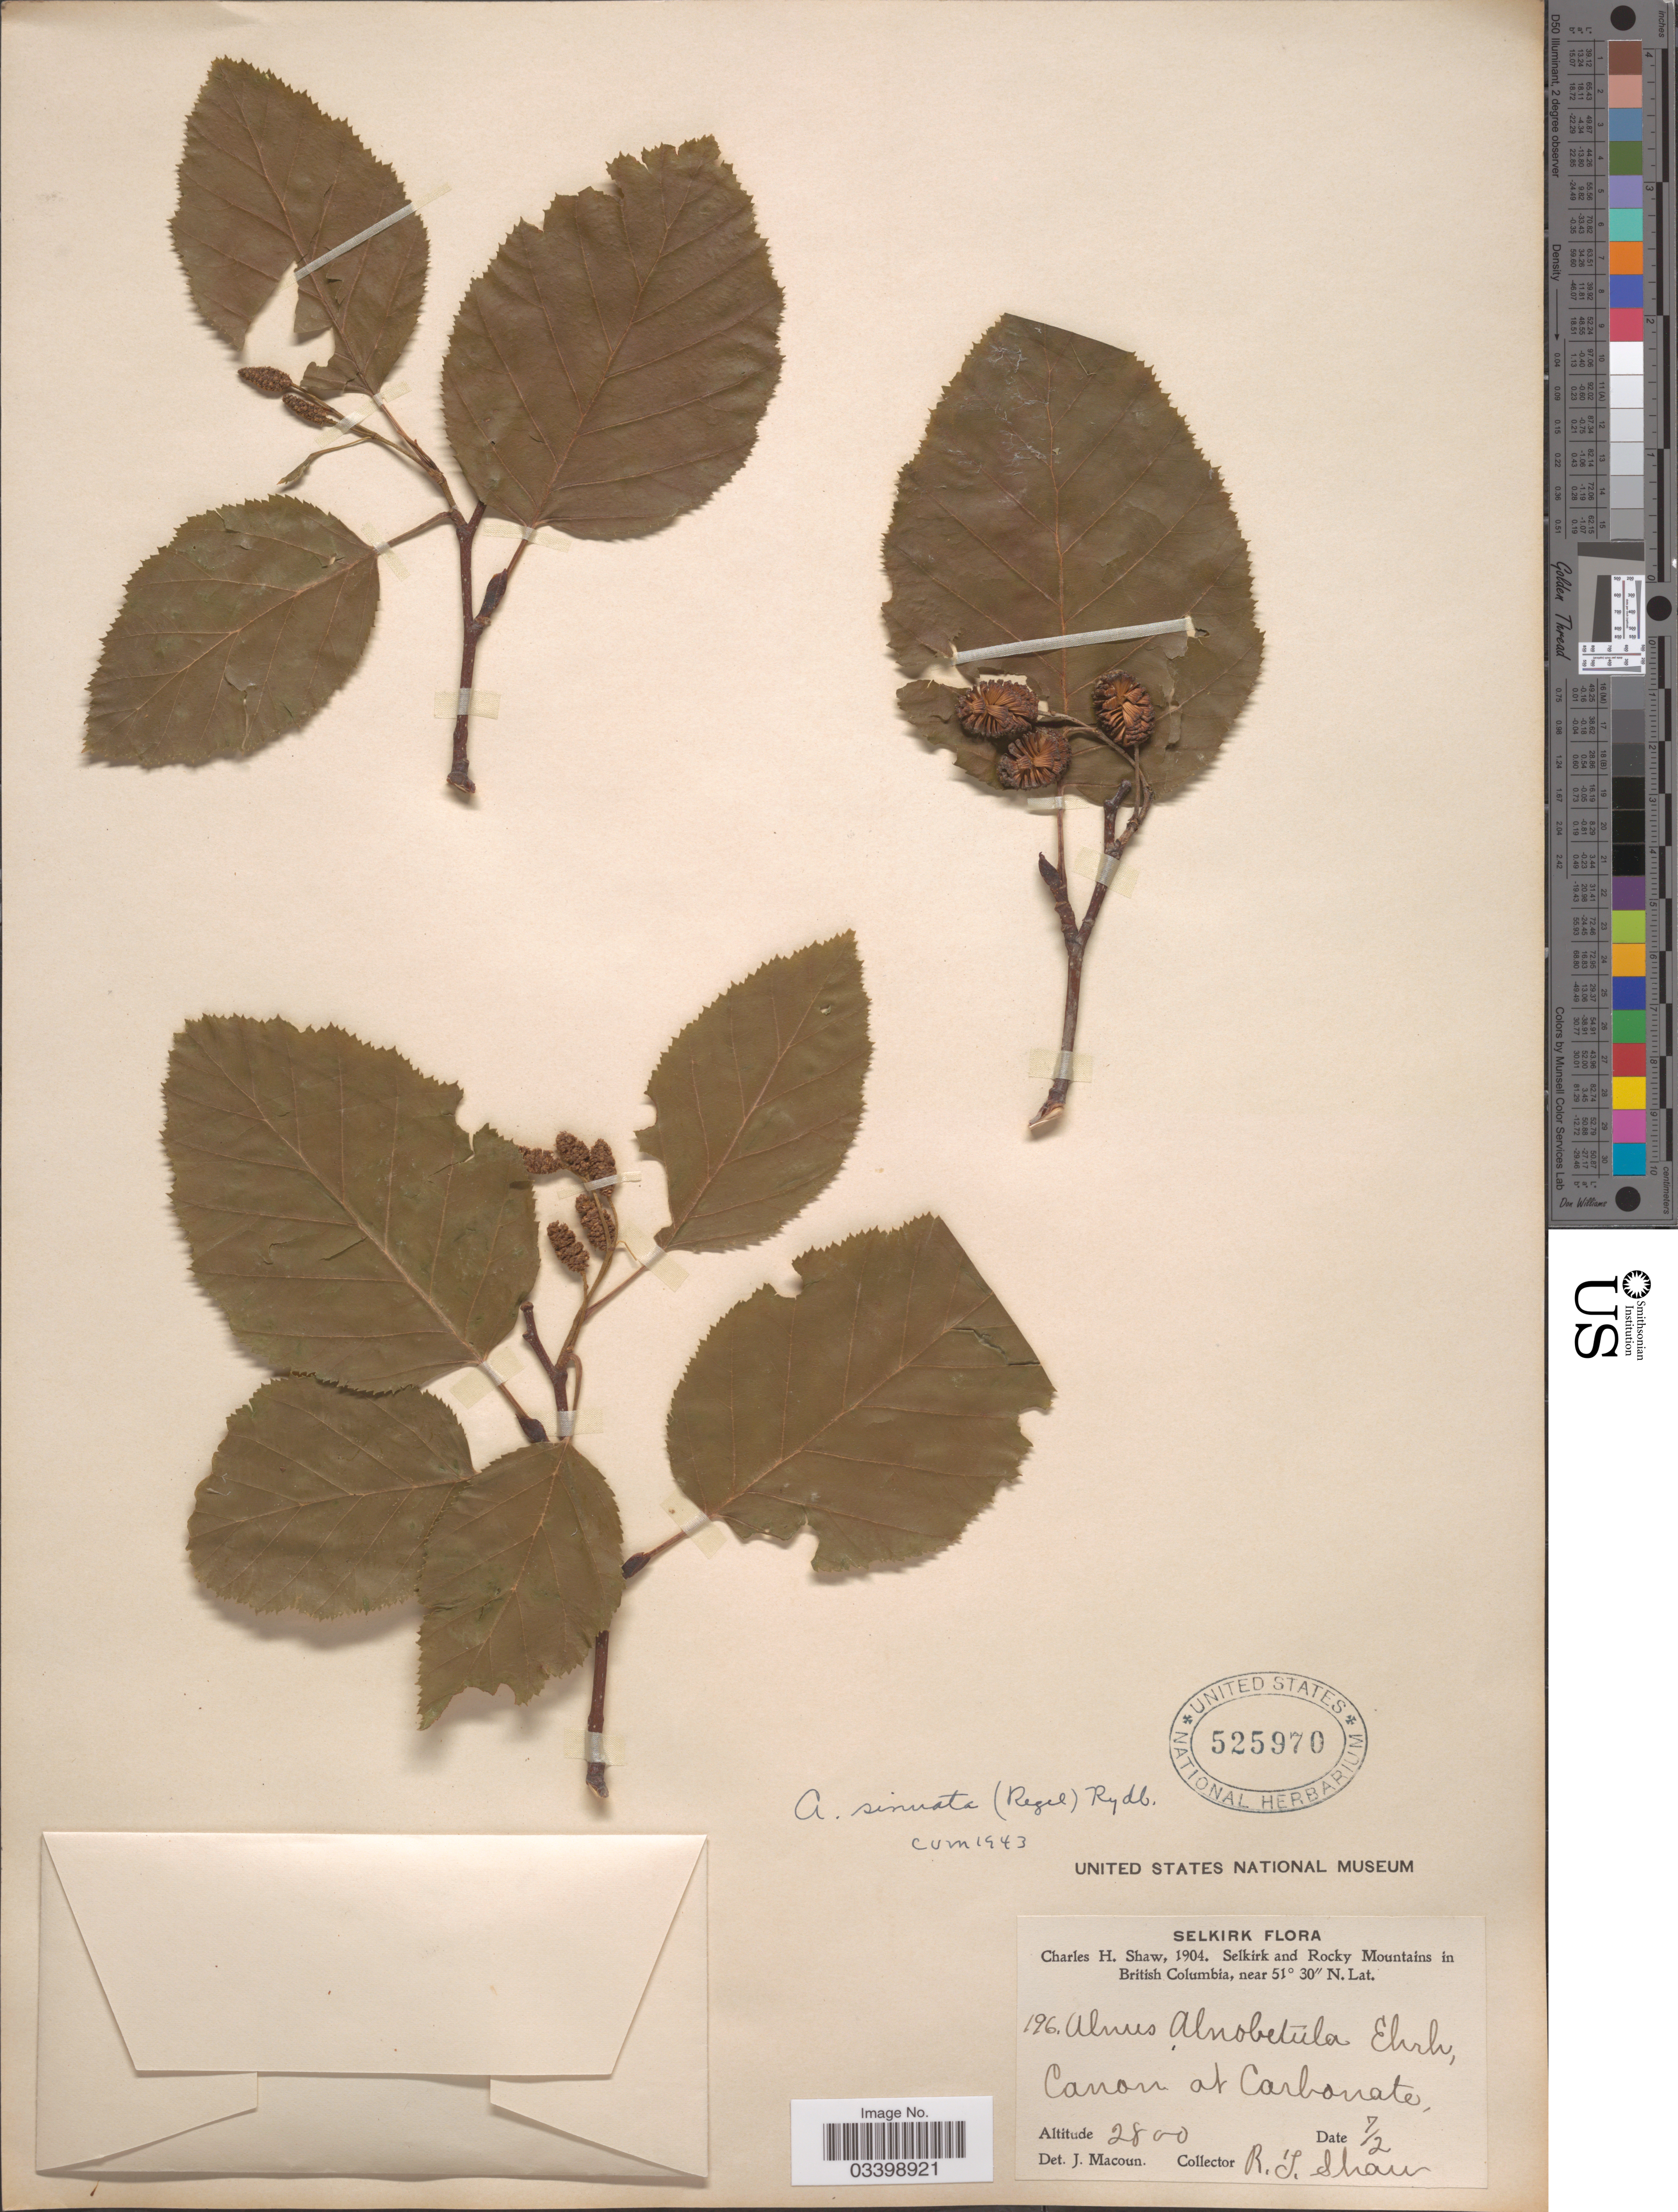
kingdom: Plantae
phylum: Tracheophyta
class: Magnoliopsida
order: Fagales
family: Betulaceae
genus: Alnus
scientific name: Alnus viridis subsp. sinuata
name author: Regel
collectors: R. J. Shaw & C. Shaw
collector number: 196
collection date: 1904-02-07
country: Canada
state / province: British Columbia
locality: Selkirk and Rocky Mountains. Canon at Carbonate.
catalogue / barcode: US 525970